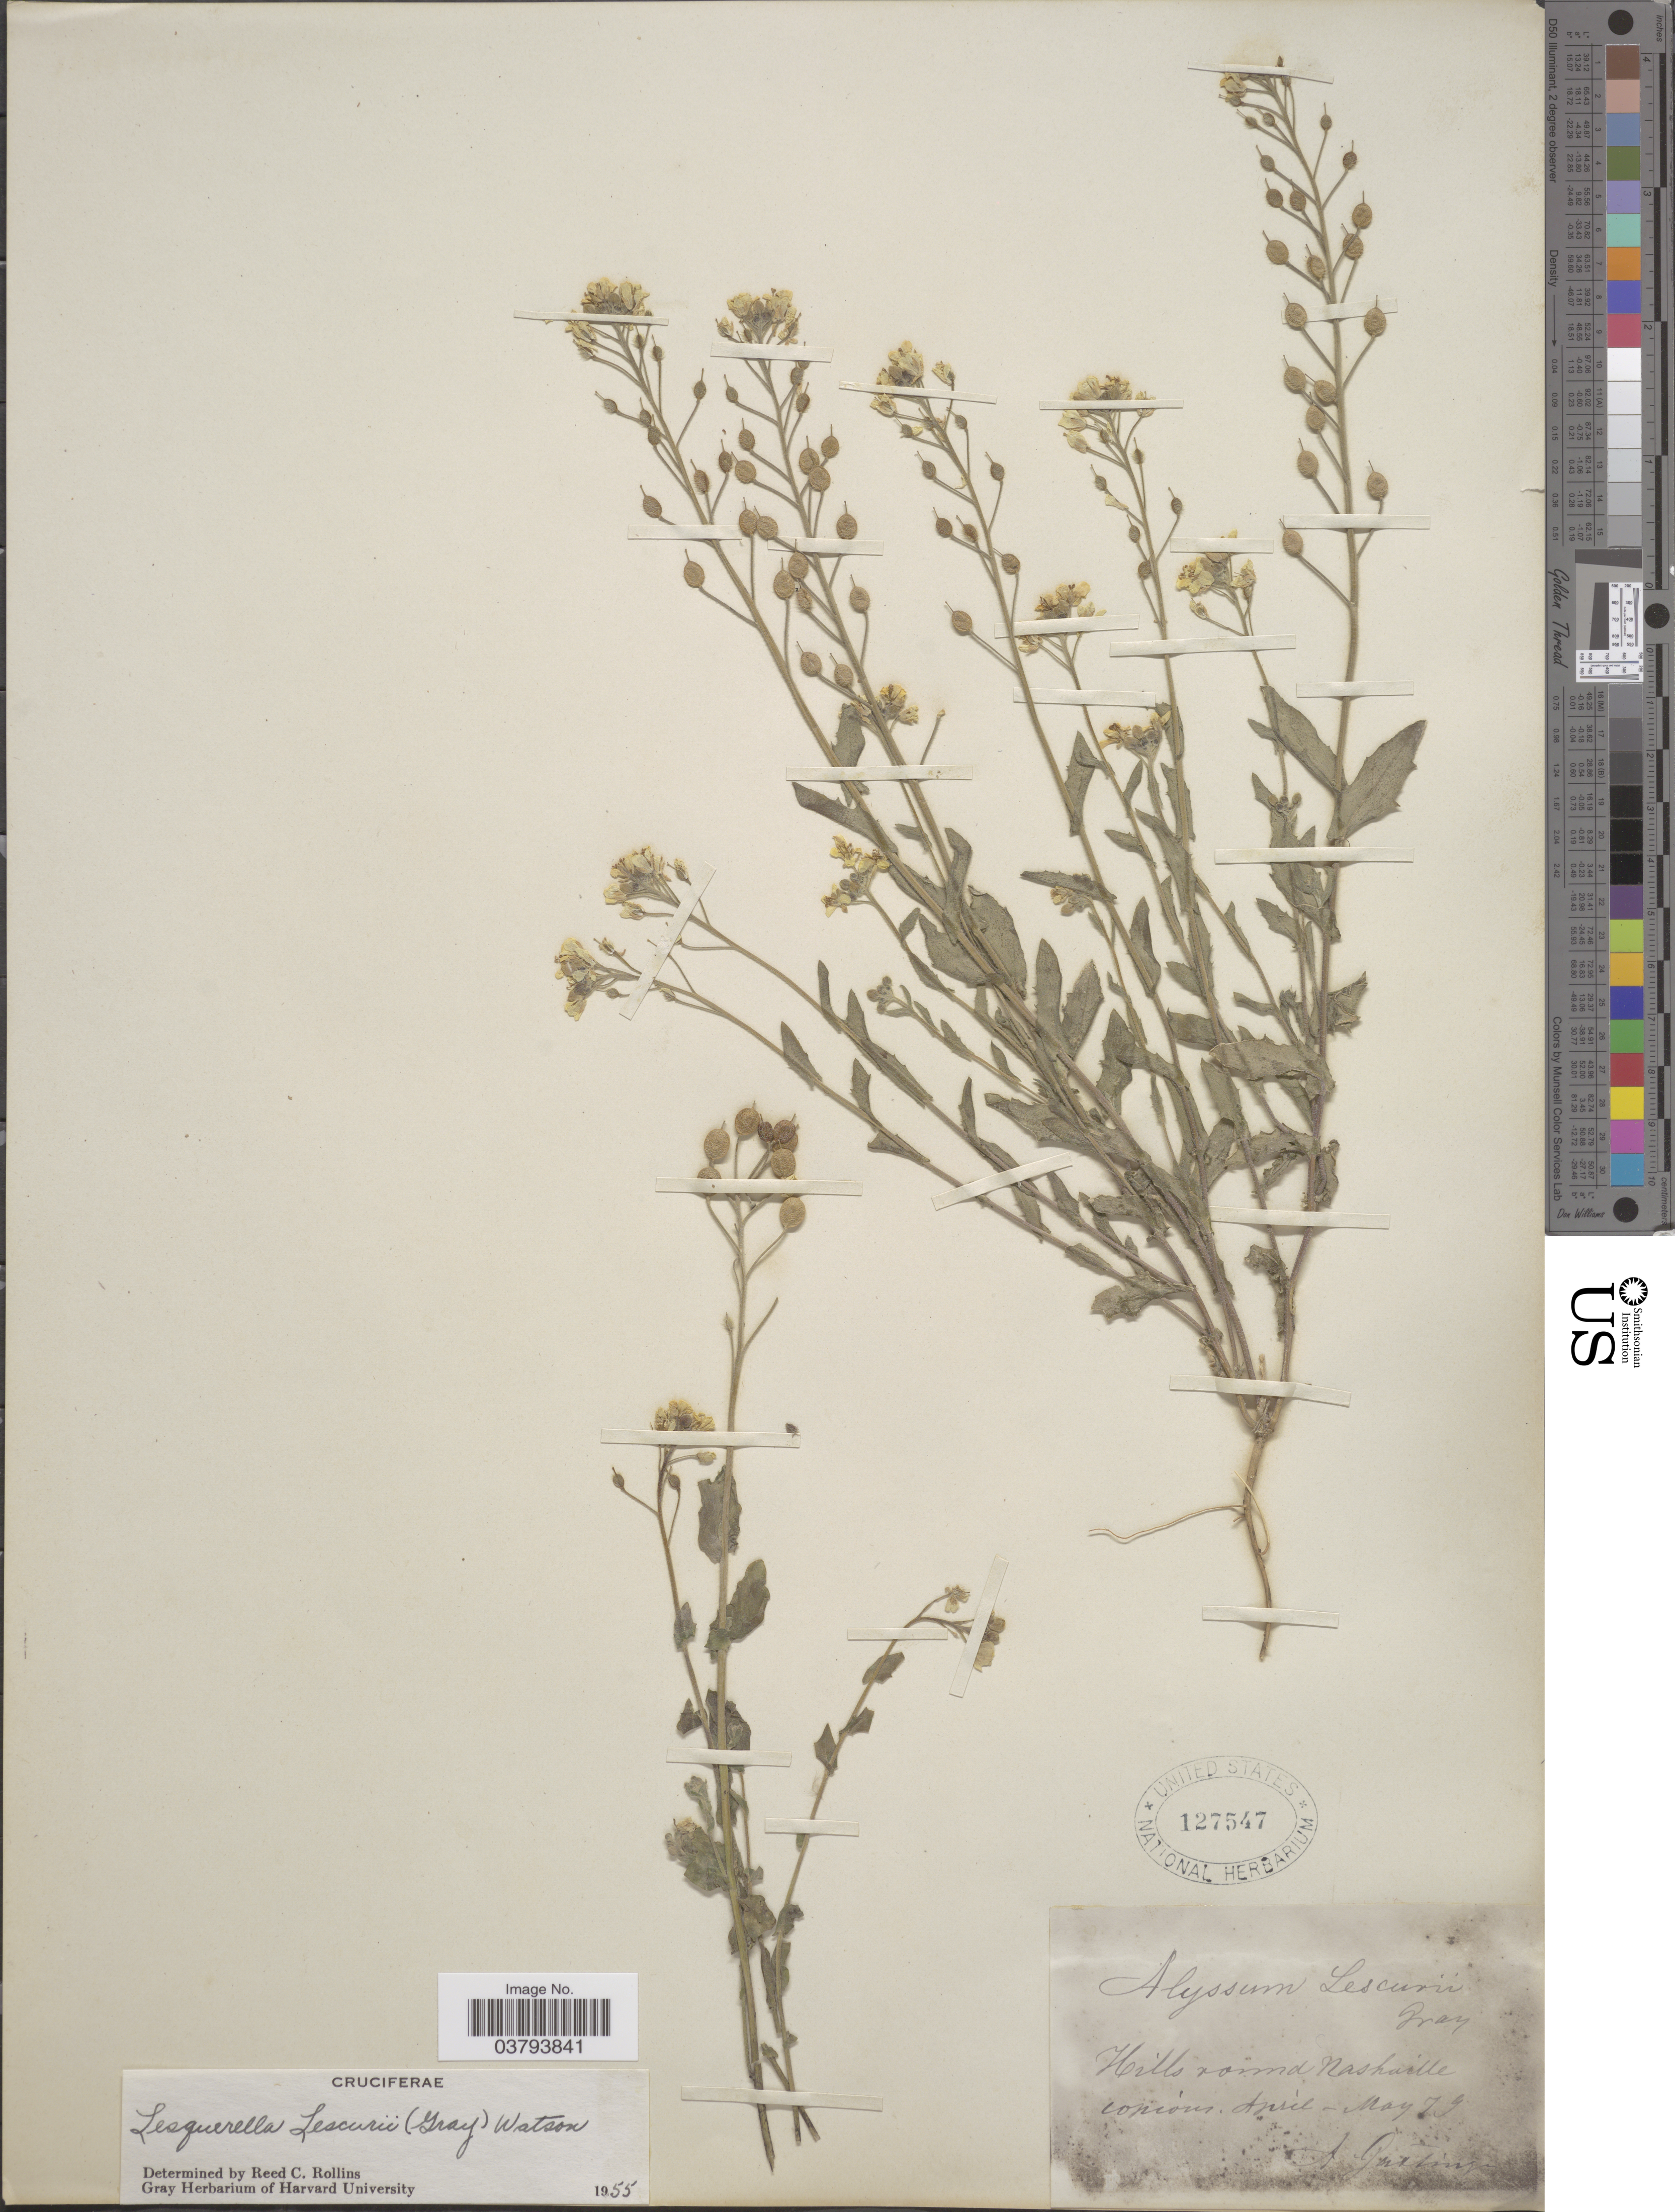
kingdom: Plantae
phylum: Tracheophyta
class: Magnoliopsida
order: Brassicales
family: Brassicaceae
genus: Lesquerella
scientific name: Lesquerella lescurii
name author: (A. Gray) S. Watson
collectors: A. Gattinger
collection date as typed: Transcribed d/m/y: /4/79 to /5/79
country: United States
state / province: Tennessee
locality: Hills round Nashville.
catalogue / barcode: US 127547